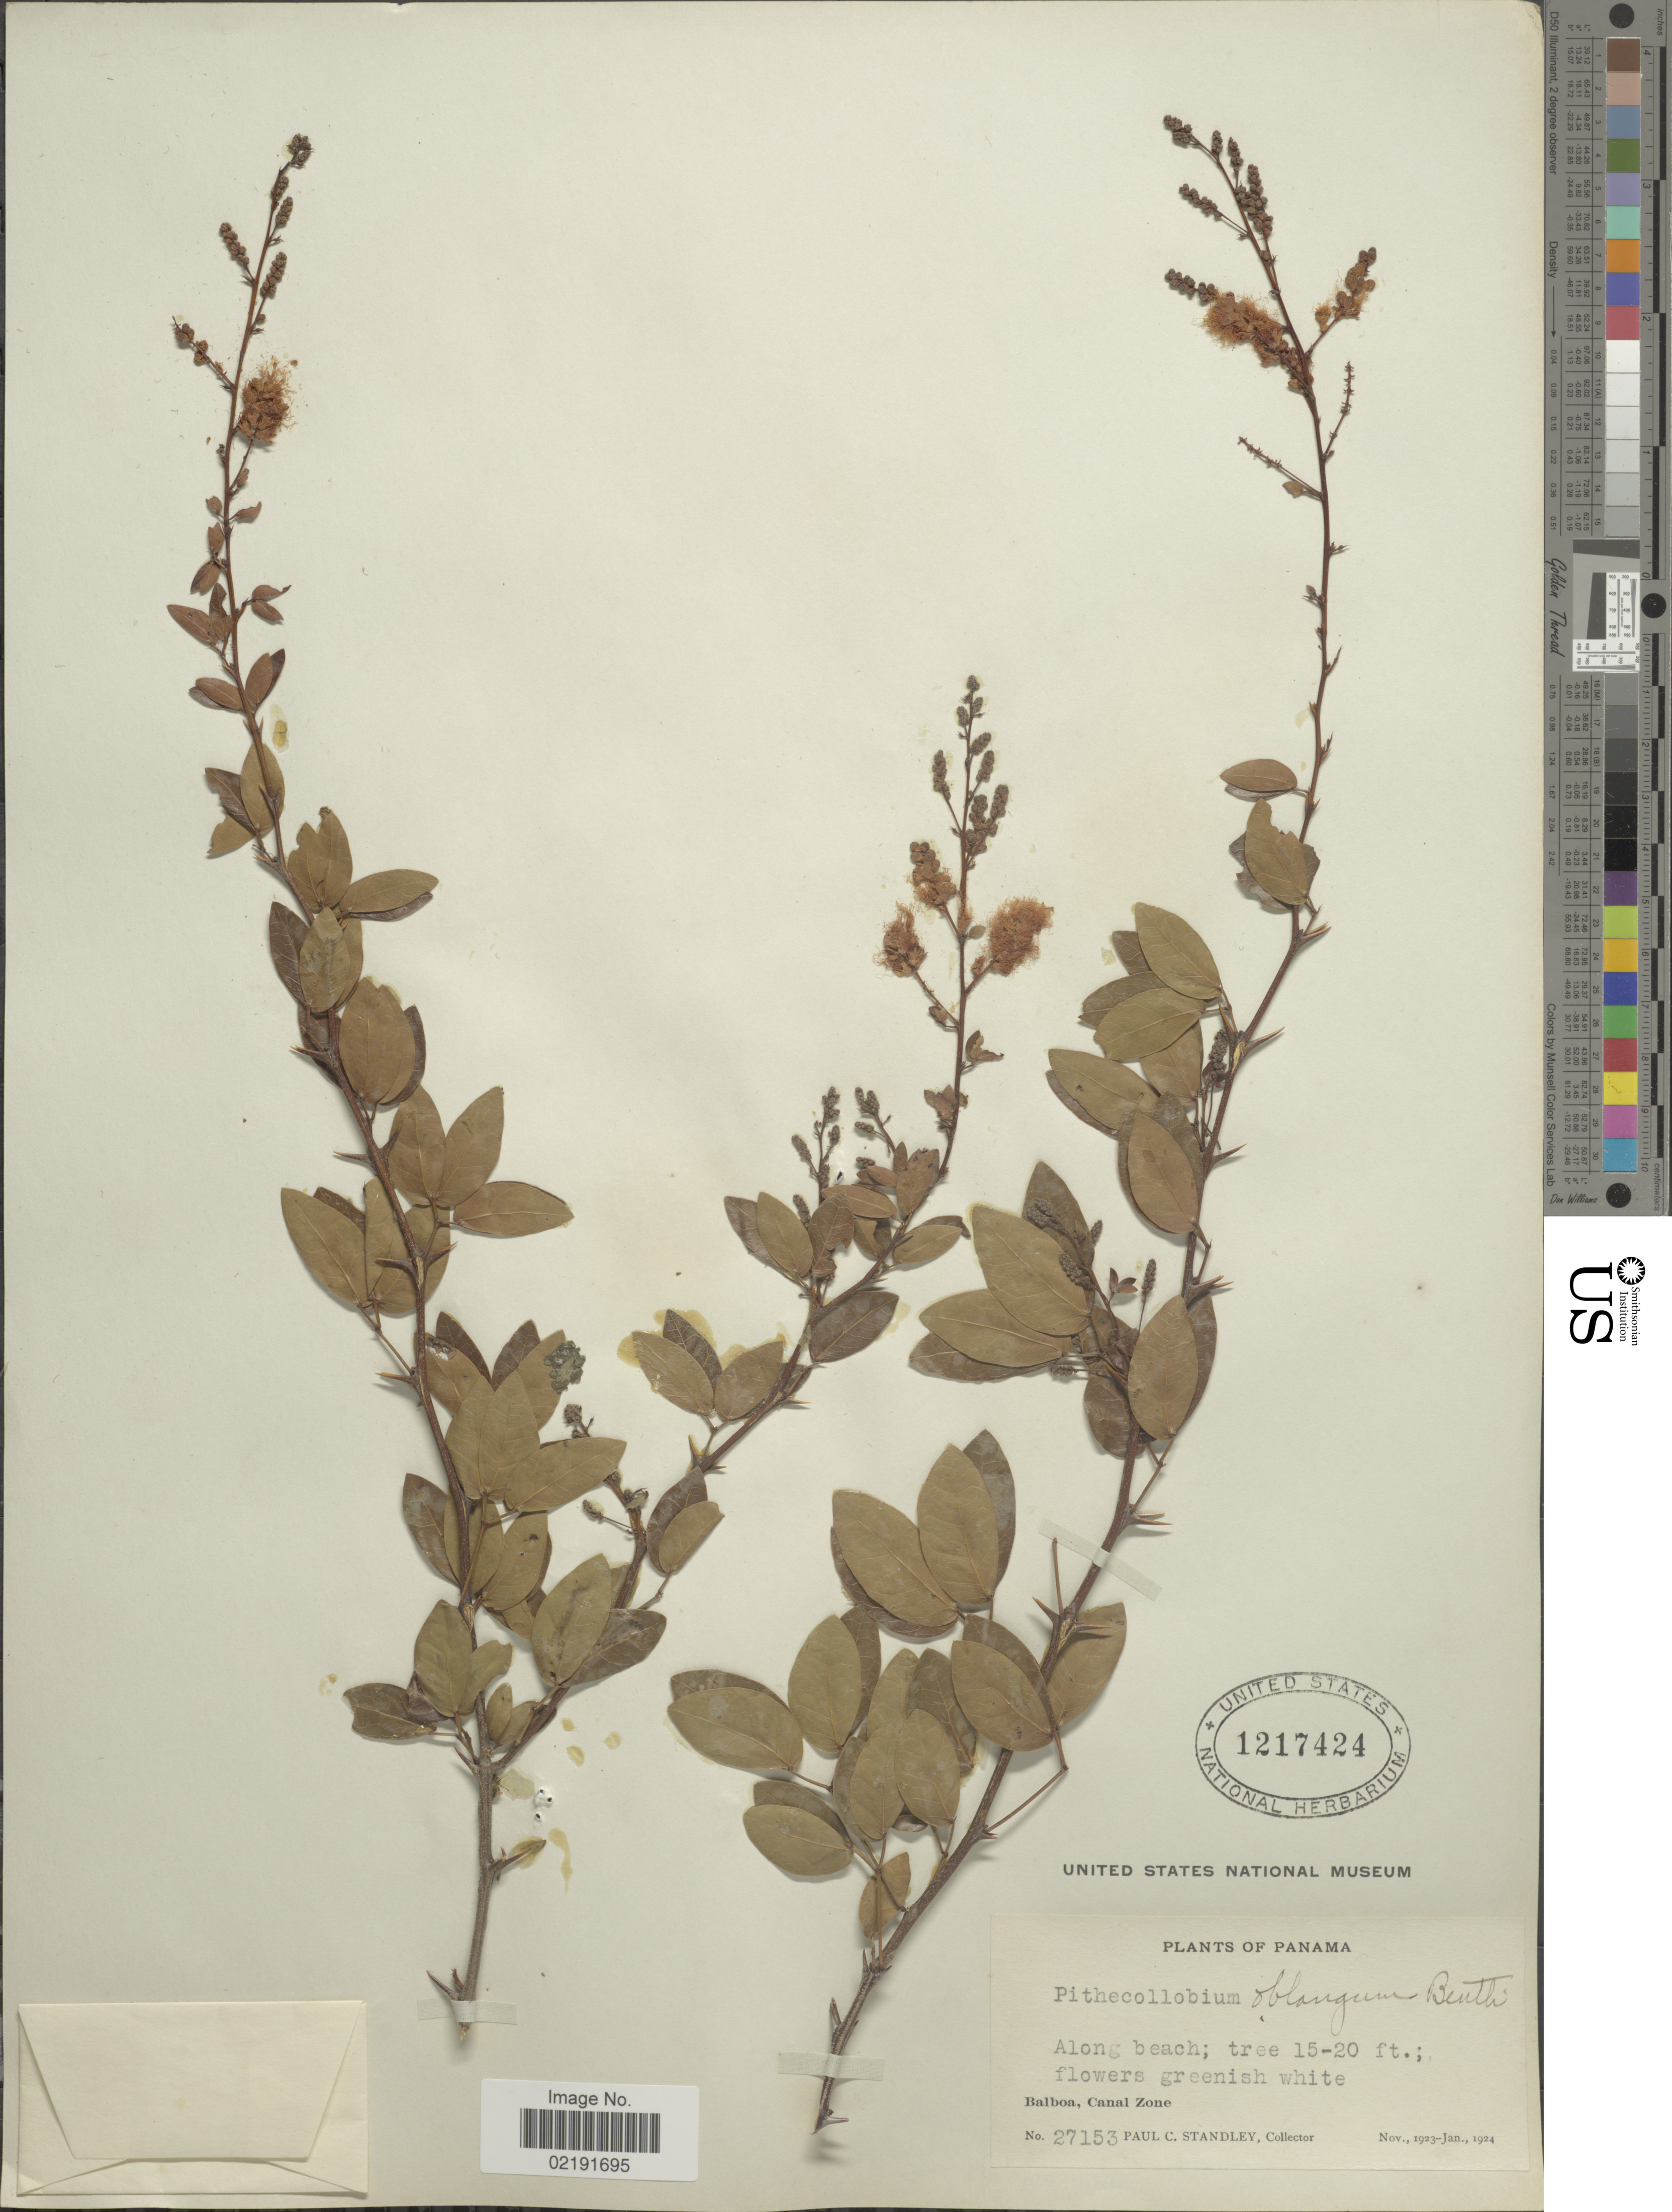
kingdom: Plantae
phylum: Tracheophyta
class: Magnoliopsida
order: Fabales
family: Fabaceae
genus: Pithecellobium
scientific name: Pithecellobium oblongum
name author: Benth.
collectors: P. C. Standley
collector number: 27153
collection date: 1923-11/1924-01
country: Panama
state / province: Colón / Panamá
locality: Balboa, Canal Zone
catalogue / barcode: US 1217424